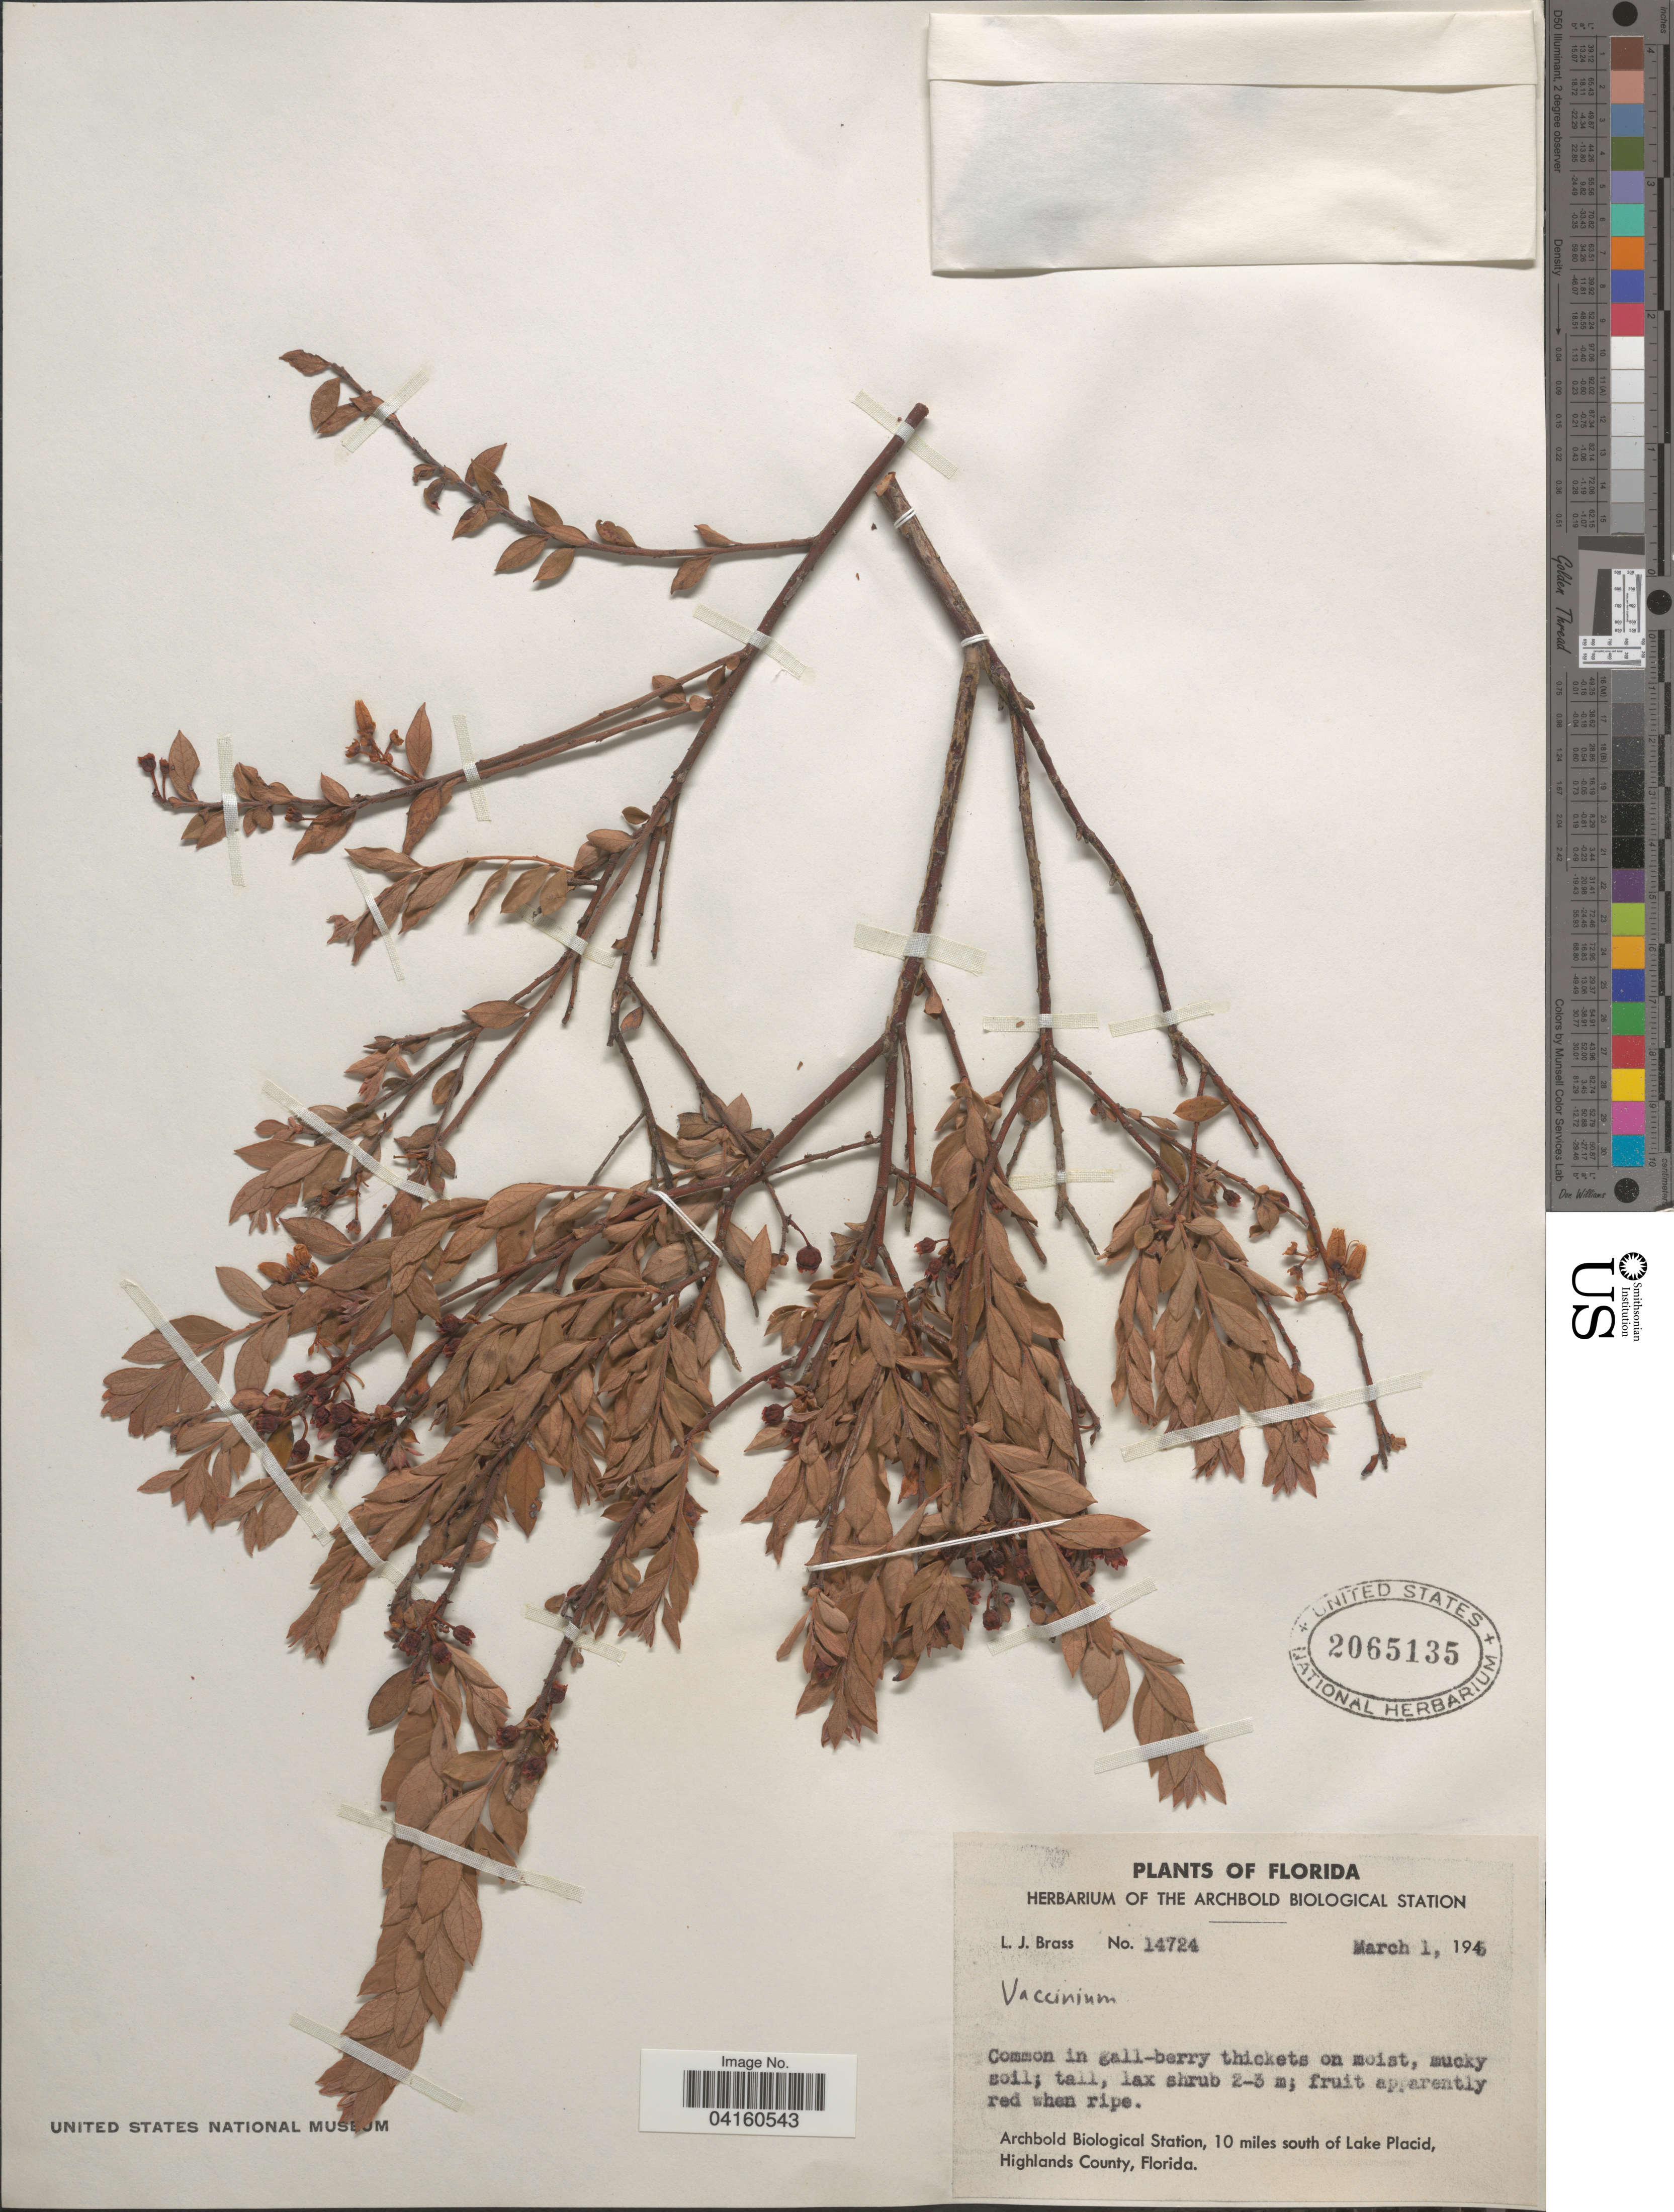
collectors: L. J. Brass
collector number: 14724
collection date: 1945-03-01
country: United States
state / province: Florida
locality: Archbold Biological Station, 10 miles south of Lake Placid, Highlands County.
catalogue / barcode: US 2065135